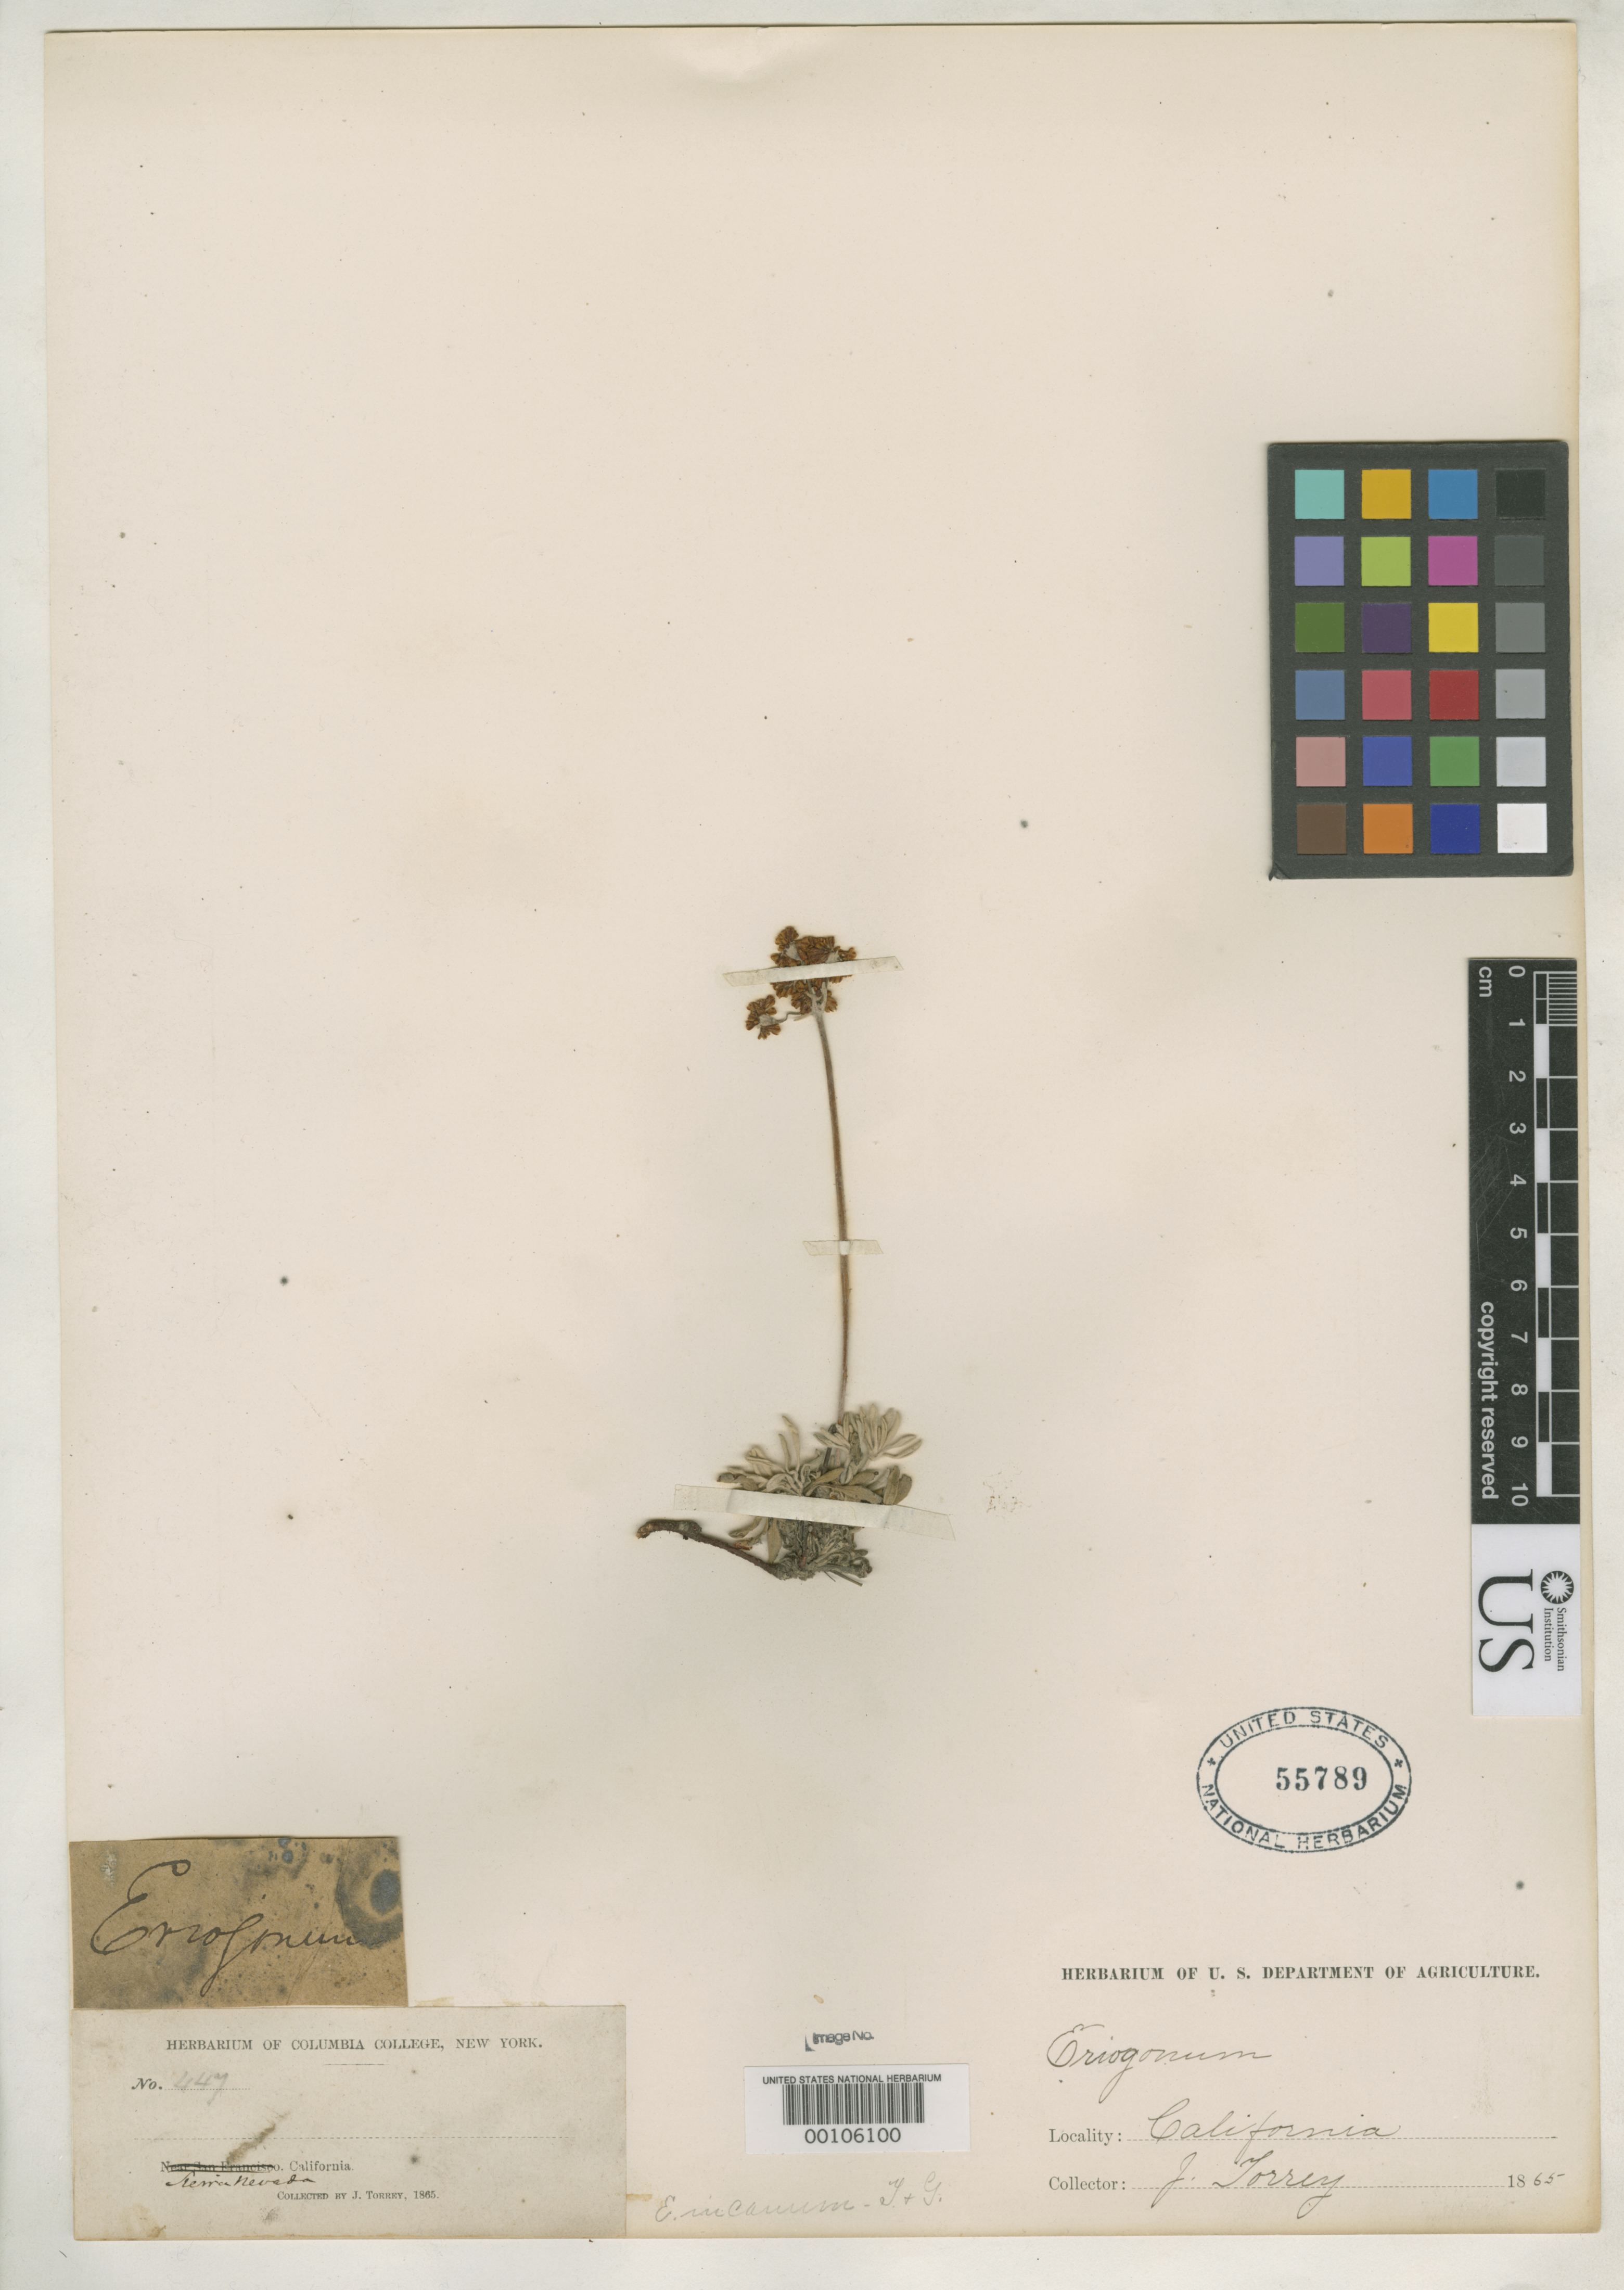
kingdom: Plantae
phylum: Tracheophyta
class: Magnoliopsida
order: Caryophyllales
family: Polygonaceae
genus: Eriogonum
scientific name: Eriogonum incanum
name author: Torr. & A. Gray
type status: Isosyntype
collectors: J. Torrey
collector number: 447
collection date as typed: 1865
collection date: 1865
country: United States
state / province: California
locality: Sierra Nevadas.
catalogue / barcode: US 55789